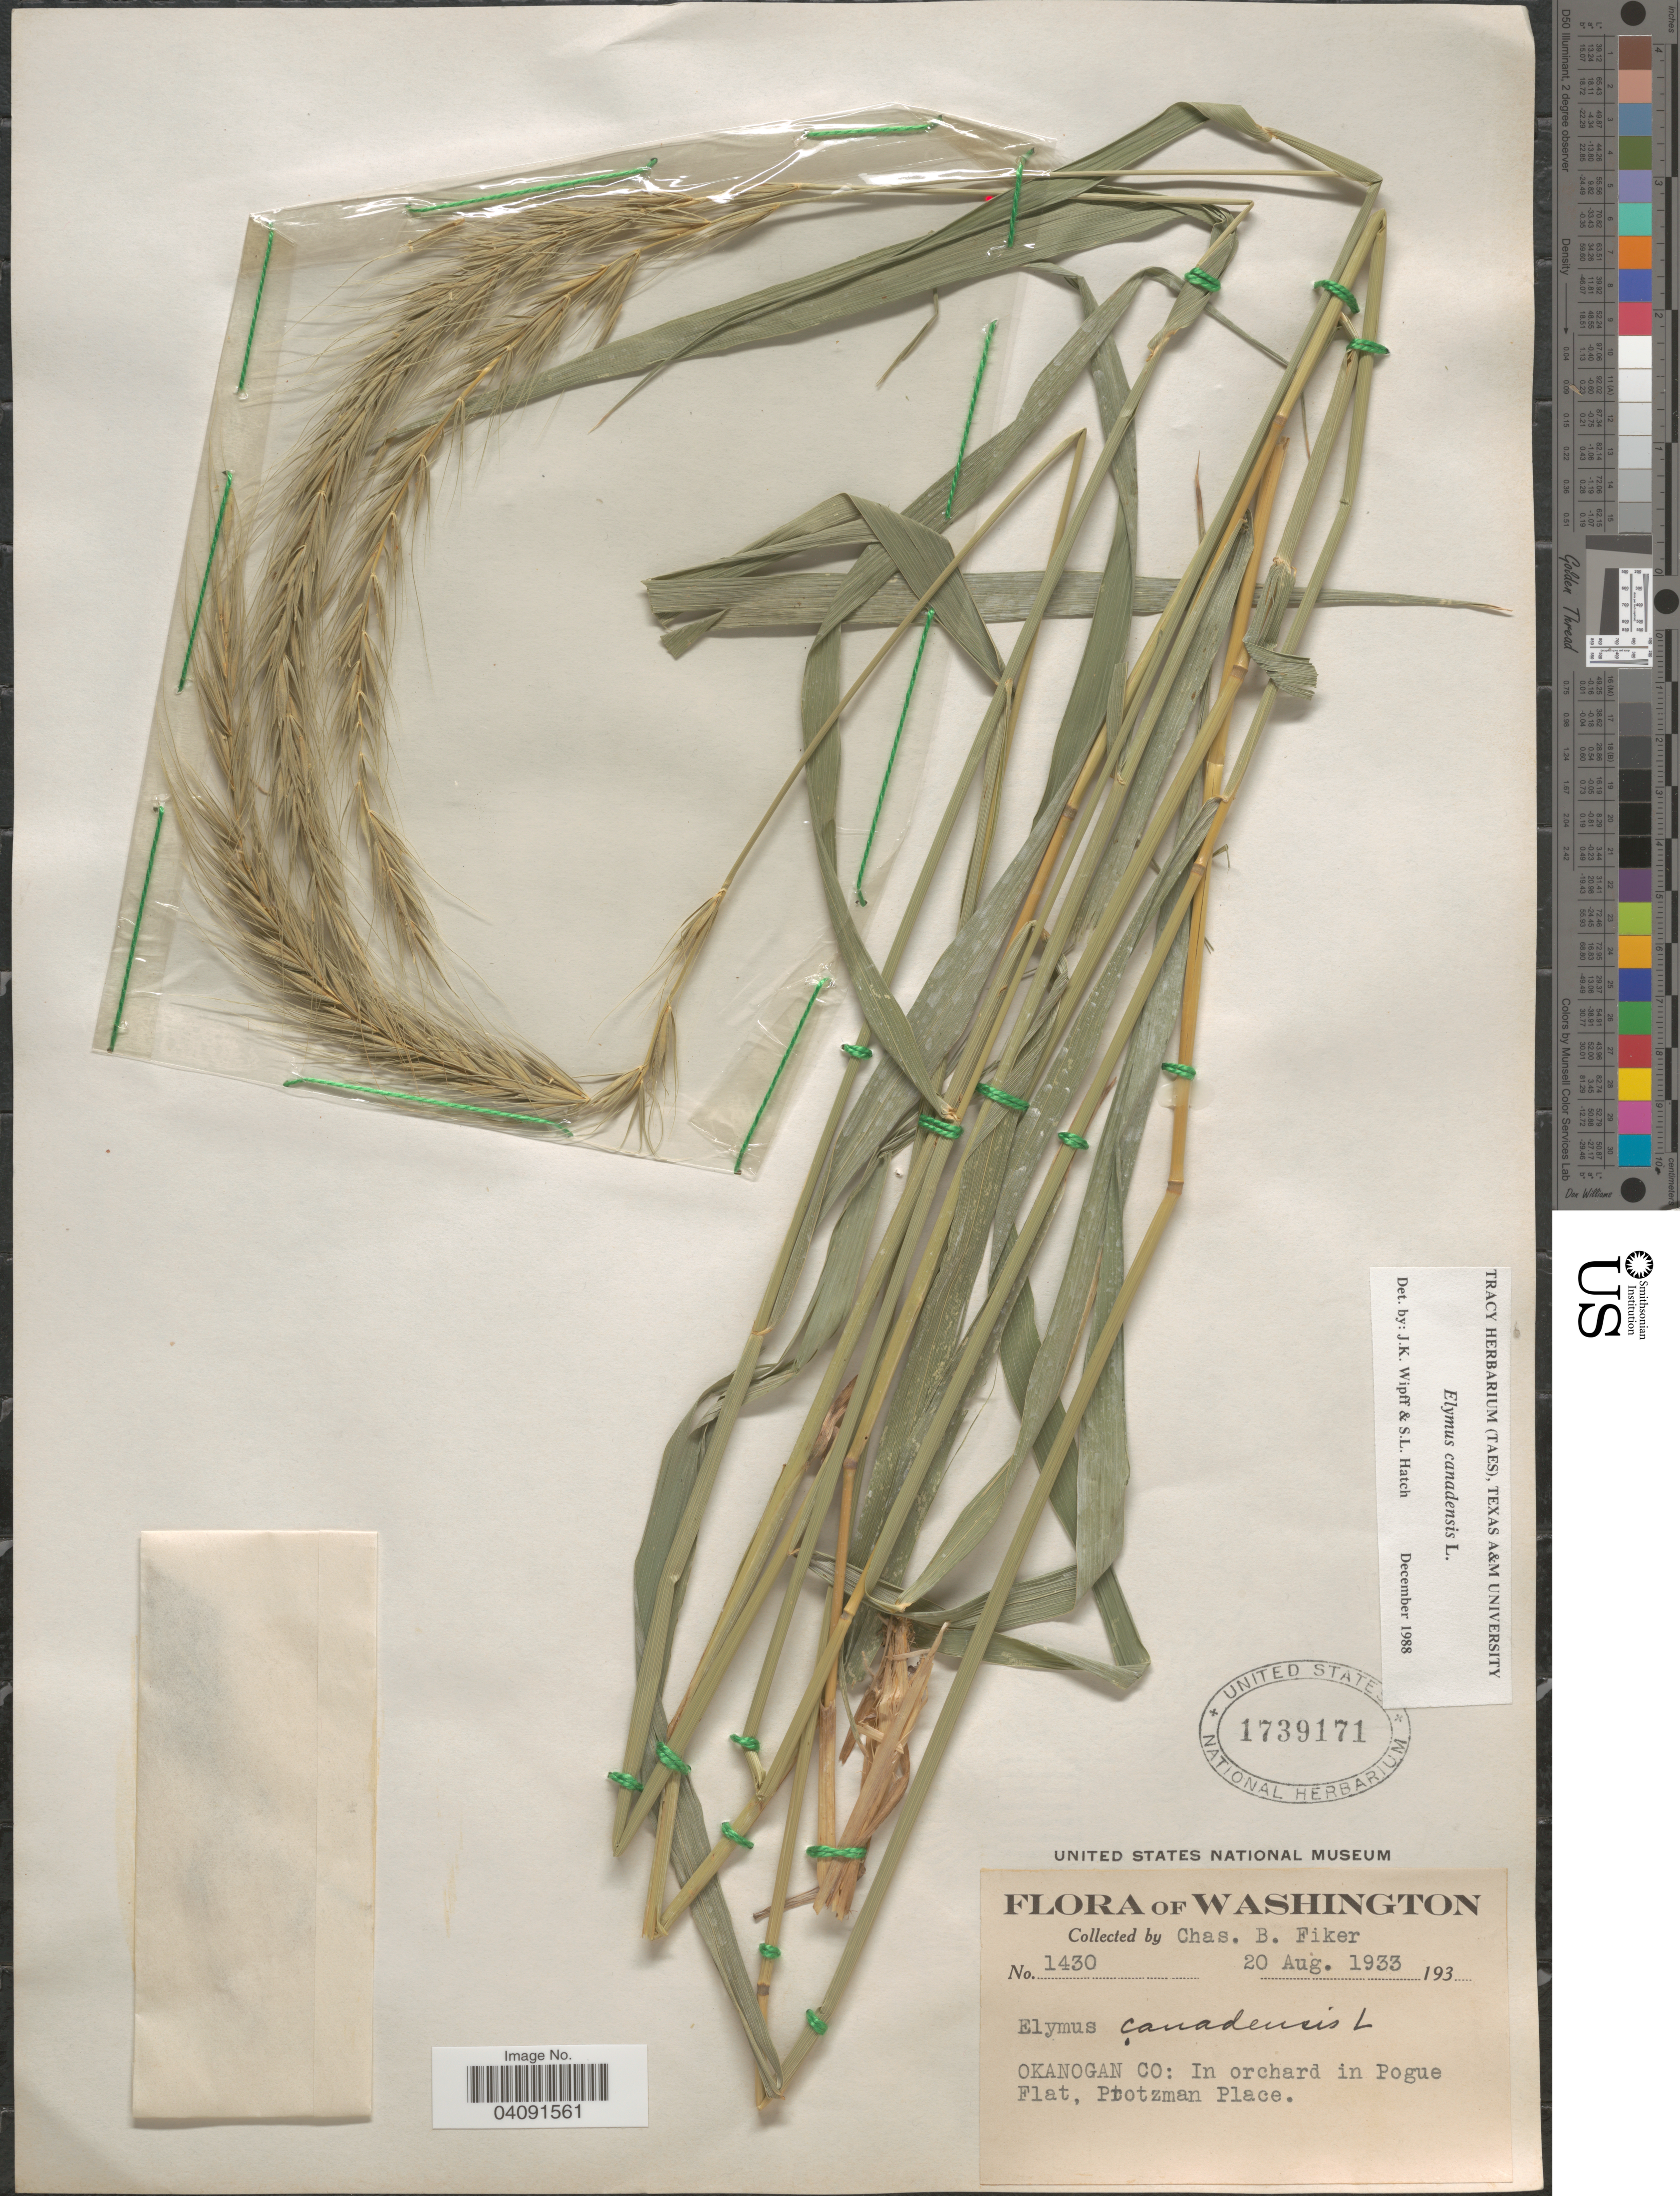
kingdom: Plantae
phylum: Tracheophyta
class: Liliopsida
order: Poales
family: Poaceae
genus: Elymus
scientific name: Elymus canadensis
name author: L.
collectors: C. Fiker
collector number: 1430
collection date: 1933-08-20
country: United States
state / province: Washington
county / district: Okanogan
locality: Okanogan Co: In orchard in Pogue Flat, Plotzman Place.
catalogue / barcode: US 1739171